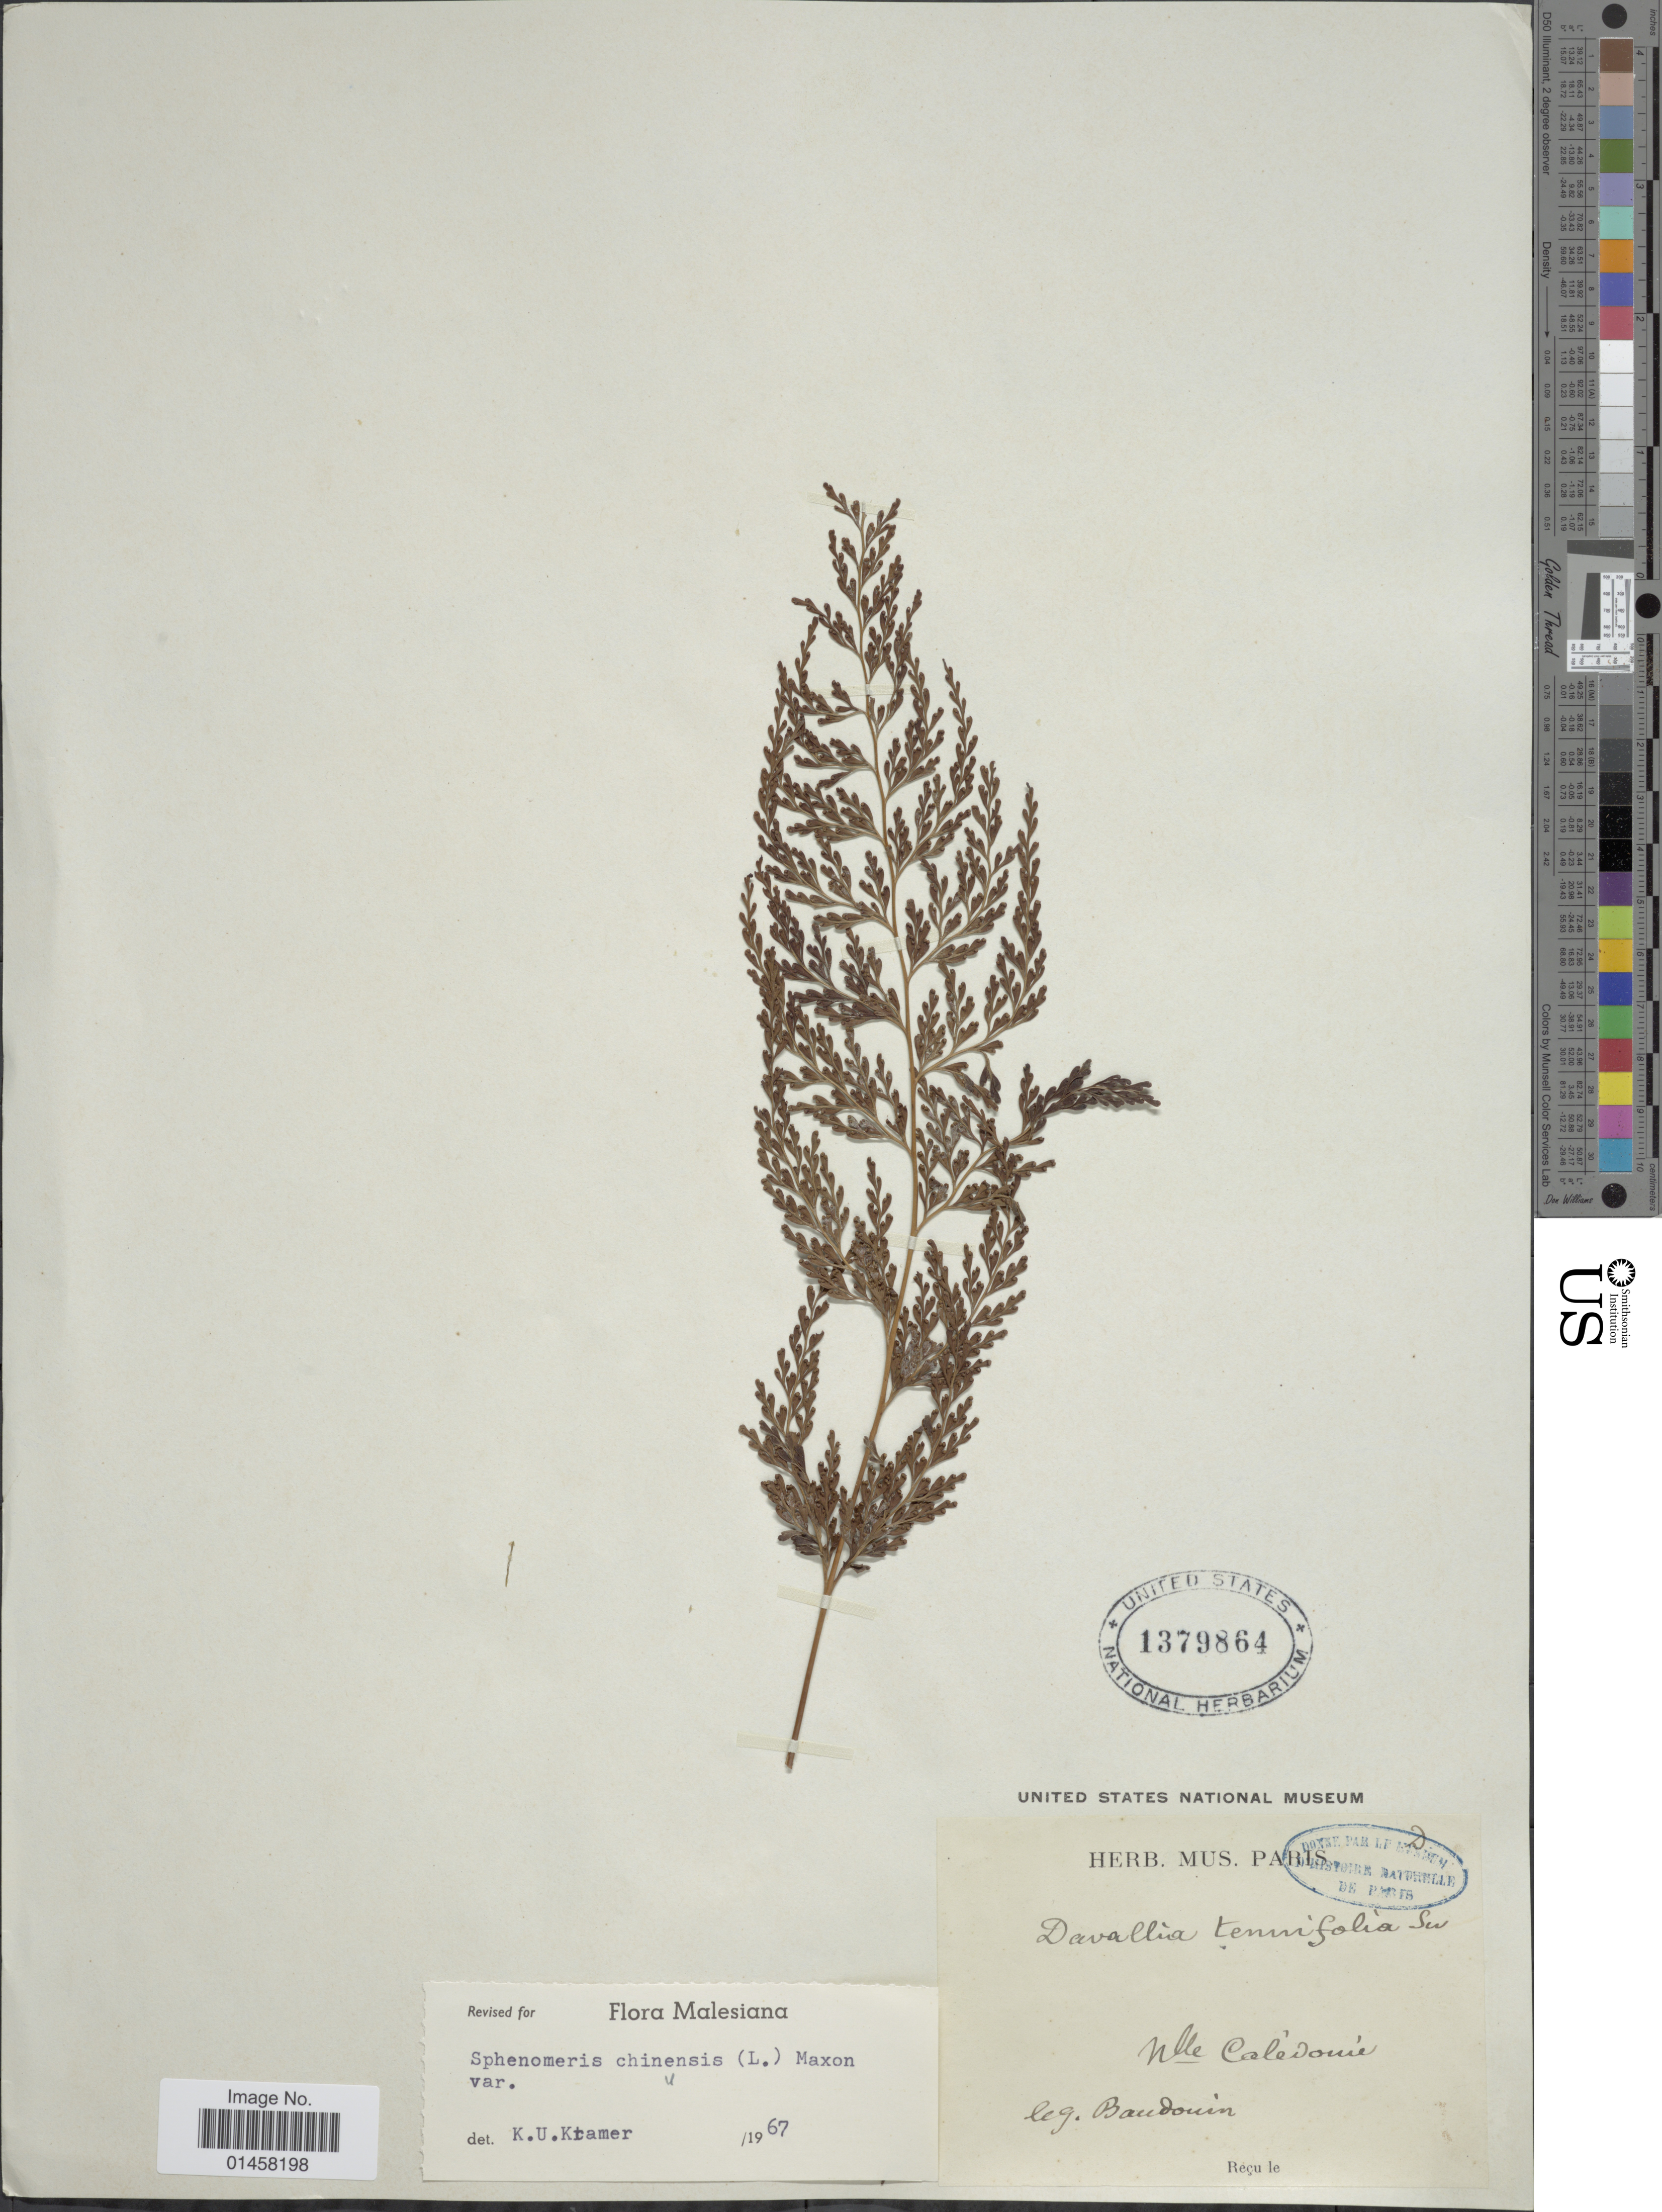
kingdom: Plantae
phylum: Tracheophyta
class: Polypodiopsida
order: Polypodiales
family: Lindsaeaceae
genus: Sphenomeris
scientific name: Sphenomeris chinensis var. chinensis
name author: (L.) Maxon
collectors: -. Baudouin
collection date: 1967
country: New Caledonia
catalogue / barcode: US 1379864